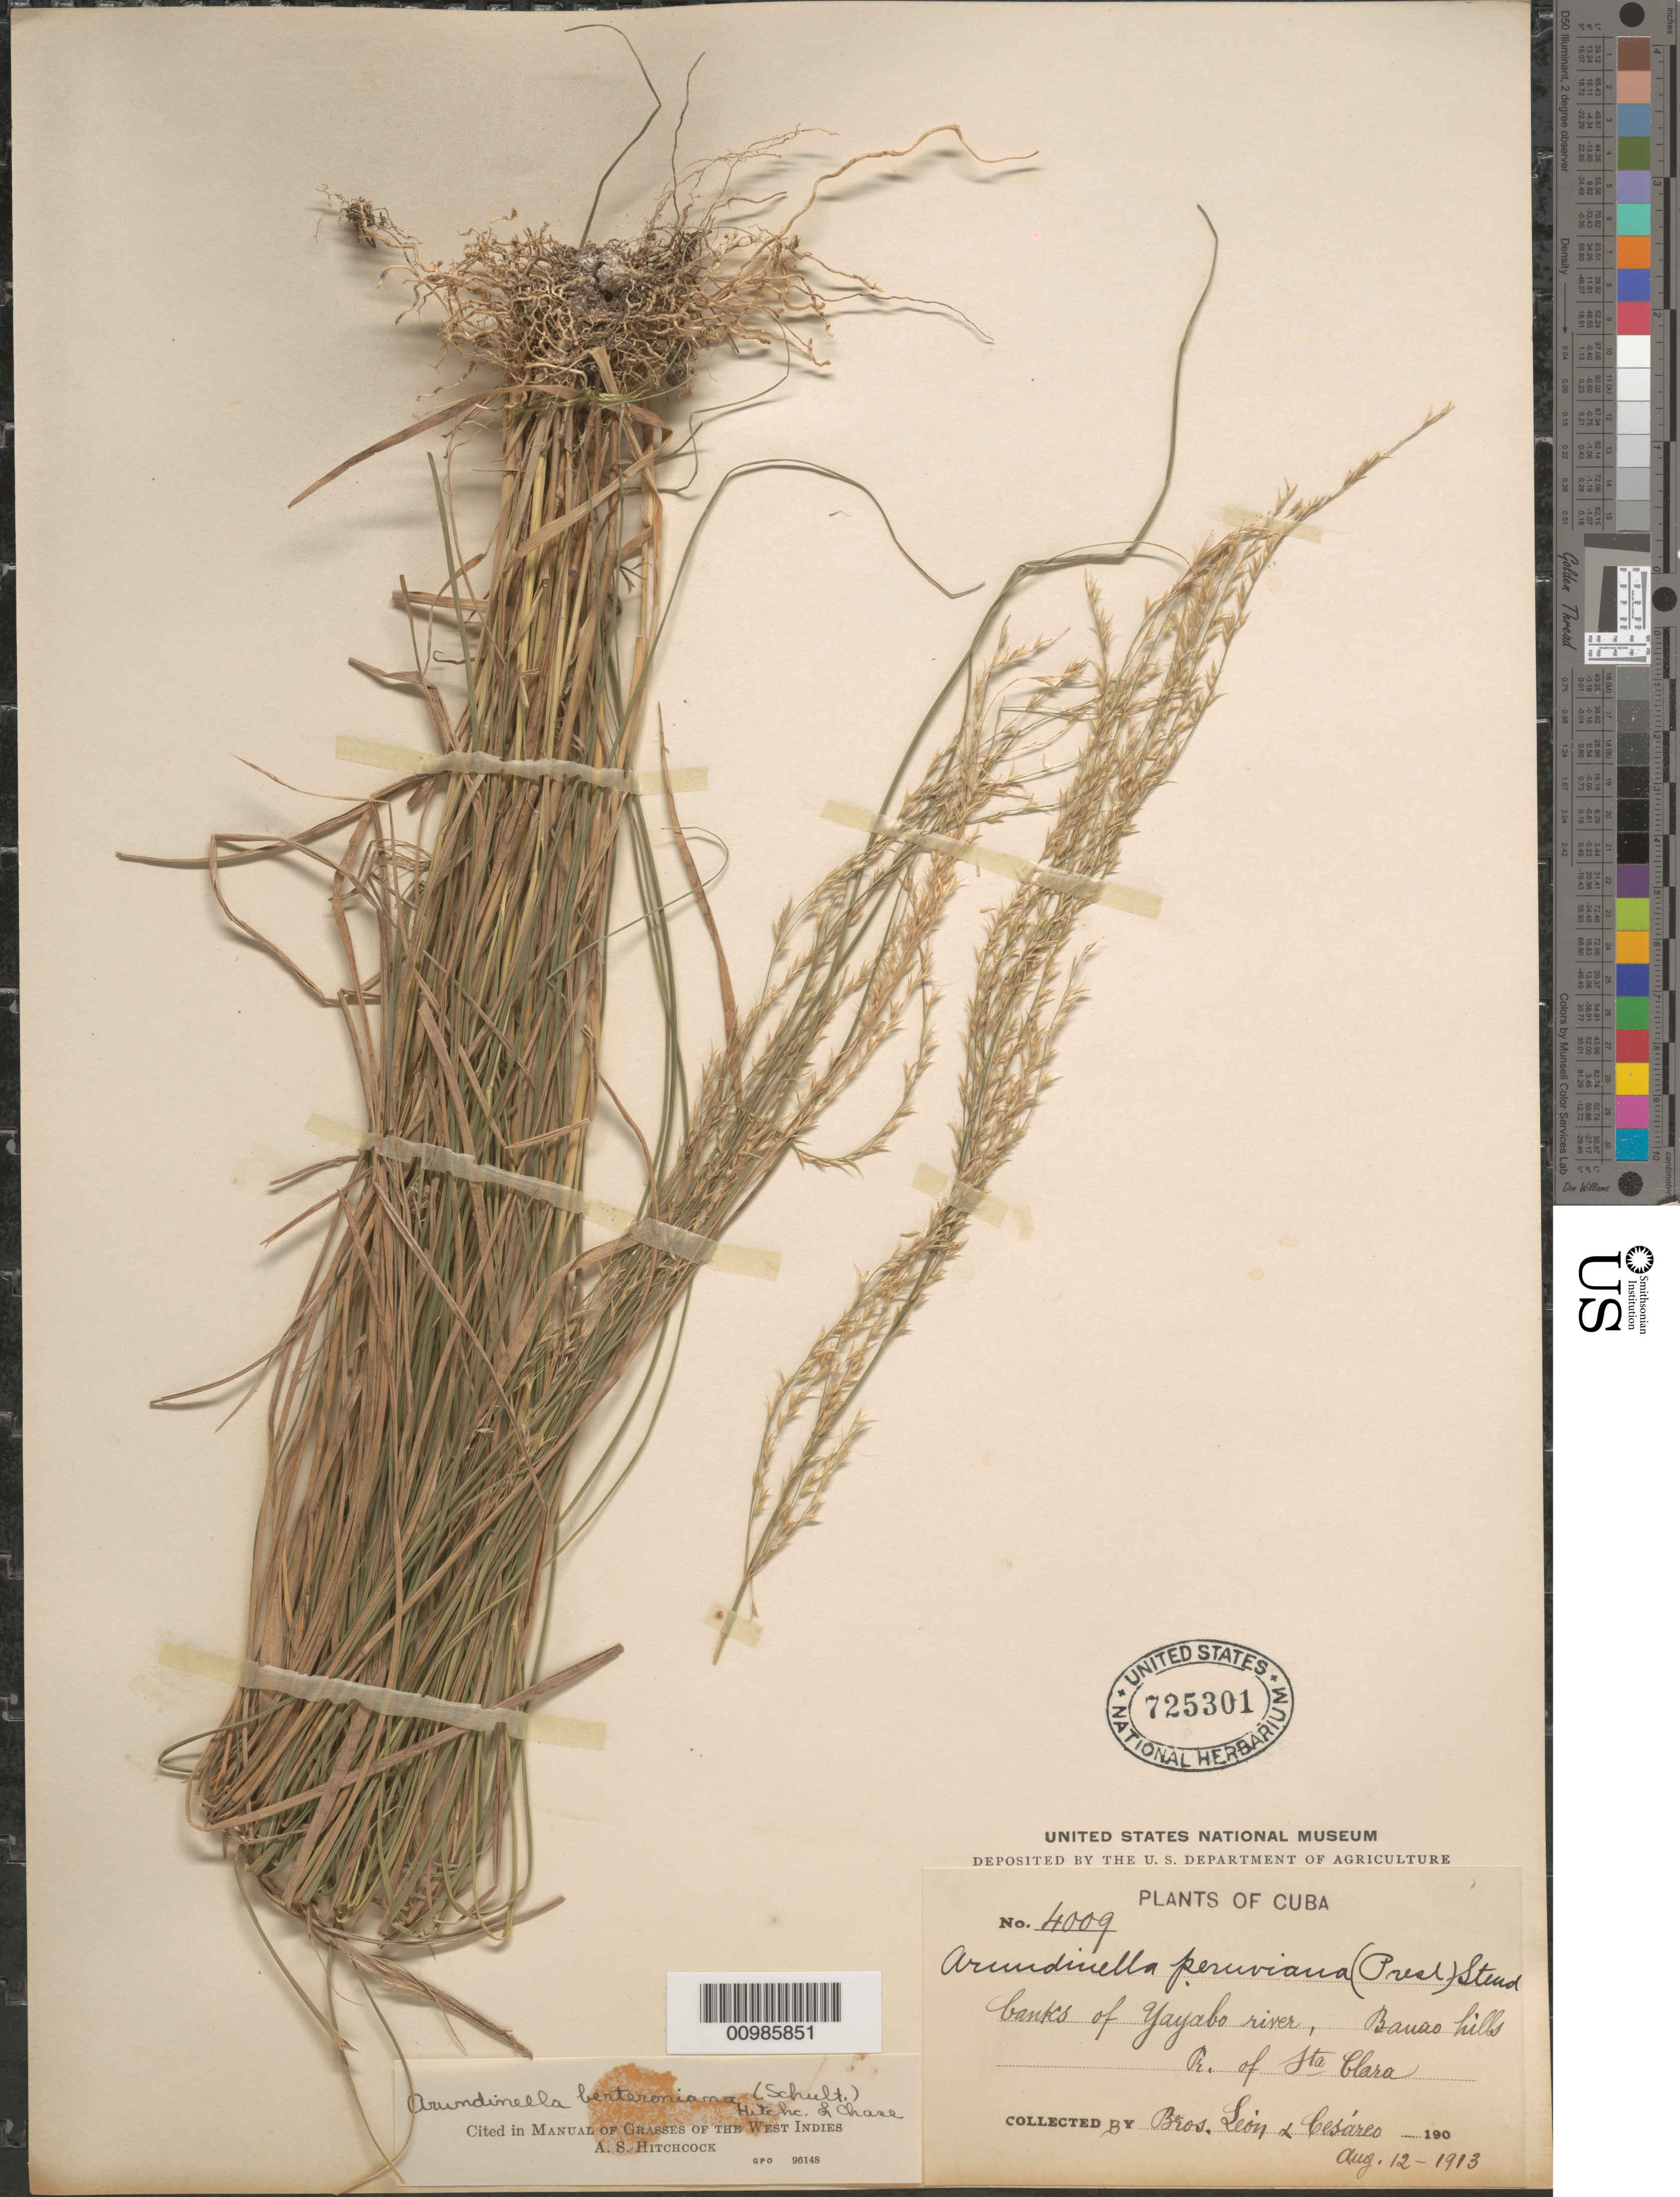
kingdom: Plantae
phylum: Tracheophyta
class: Liliopsida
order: Poales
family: Poaceae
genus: Arundinella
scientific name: Arundinella berteroniana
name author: (Schult.) Hitchc. & Chase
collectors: Bro. León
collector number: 4009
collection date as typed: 12 Aug 1913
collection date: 1913-08-12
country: Cuba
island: Cuba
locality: Banao Hills, Banks of Yayabo river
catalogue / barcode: US 725301